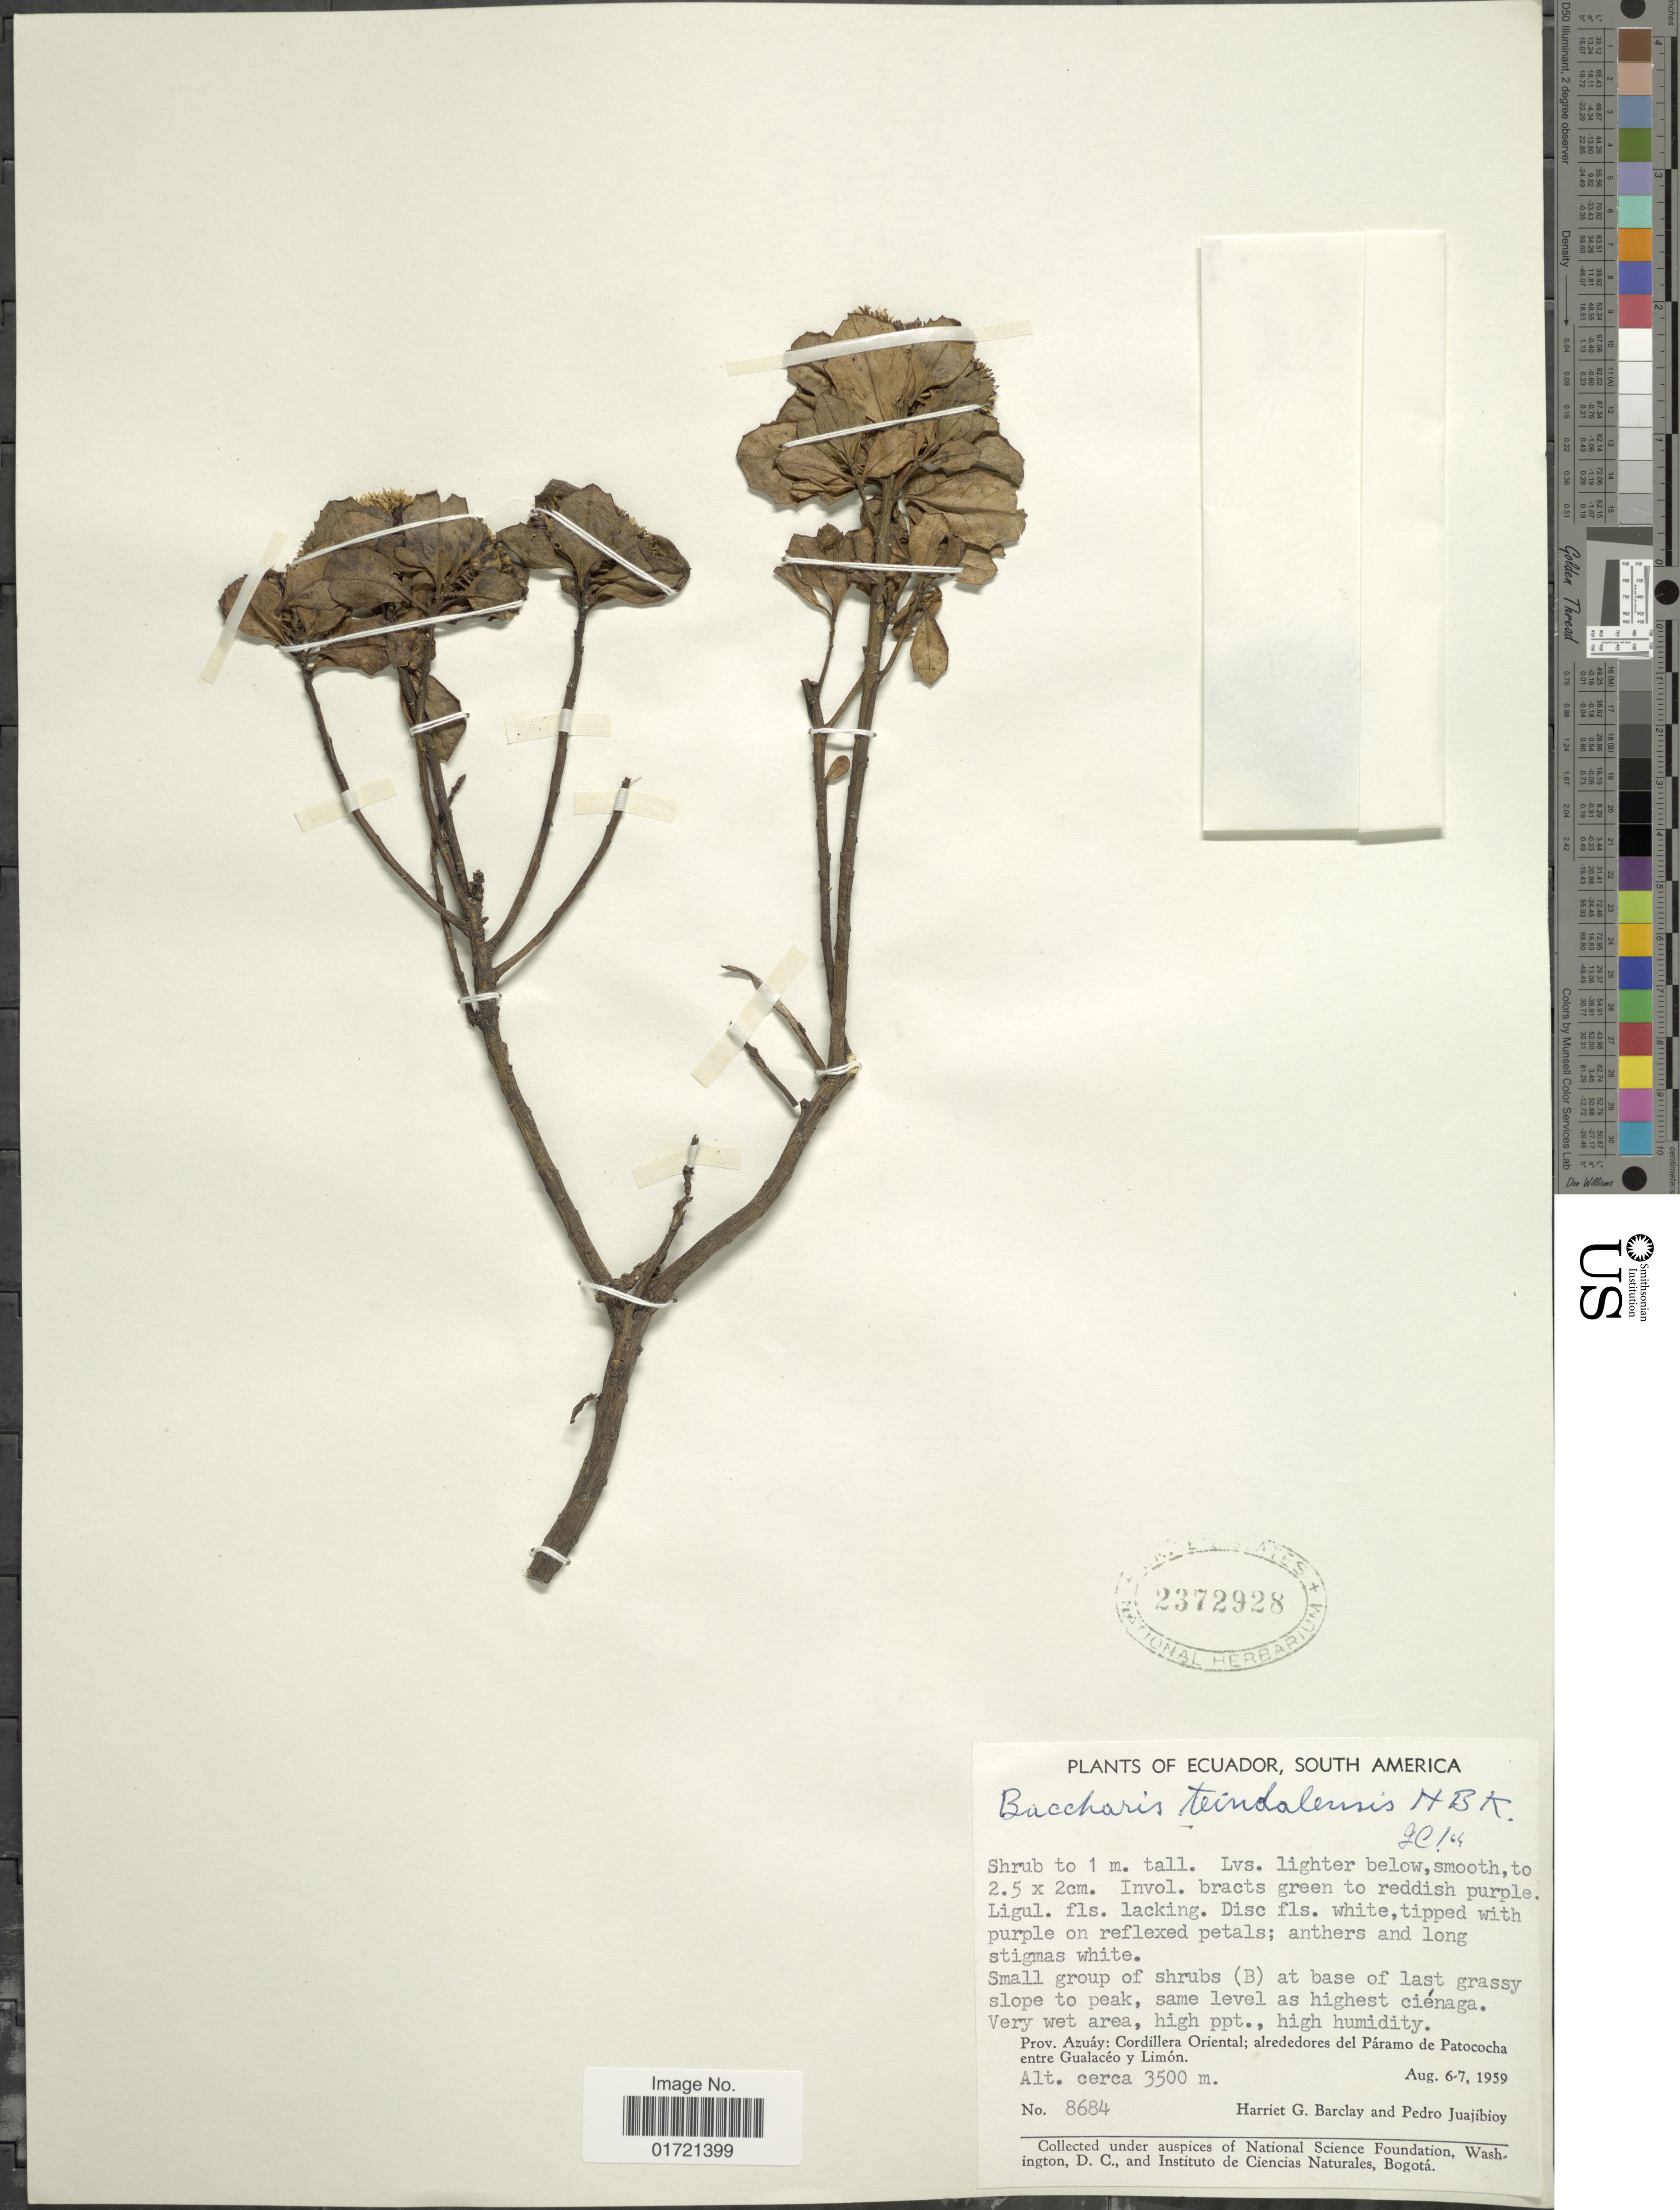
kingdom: Plantae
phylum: Tracheophyta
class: Magnoliopsida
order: Asterales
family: Asteraceae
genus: Baccharis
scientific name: Baccharis teindalensis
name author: Kunth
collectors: H. G. Barclay & P. Juajibioy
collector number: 8684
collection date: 1959-08-06/1959-08-07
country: Ecuador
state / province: Azuay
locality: Prov. Azuáy: Cordillera Oriental; alrededores del Páramo de Patococha entre Gulacéo y Limón.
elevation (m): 3500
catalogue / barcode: US 2372928